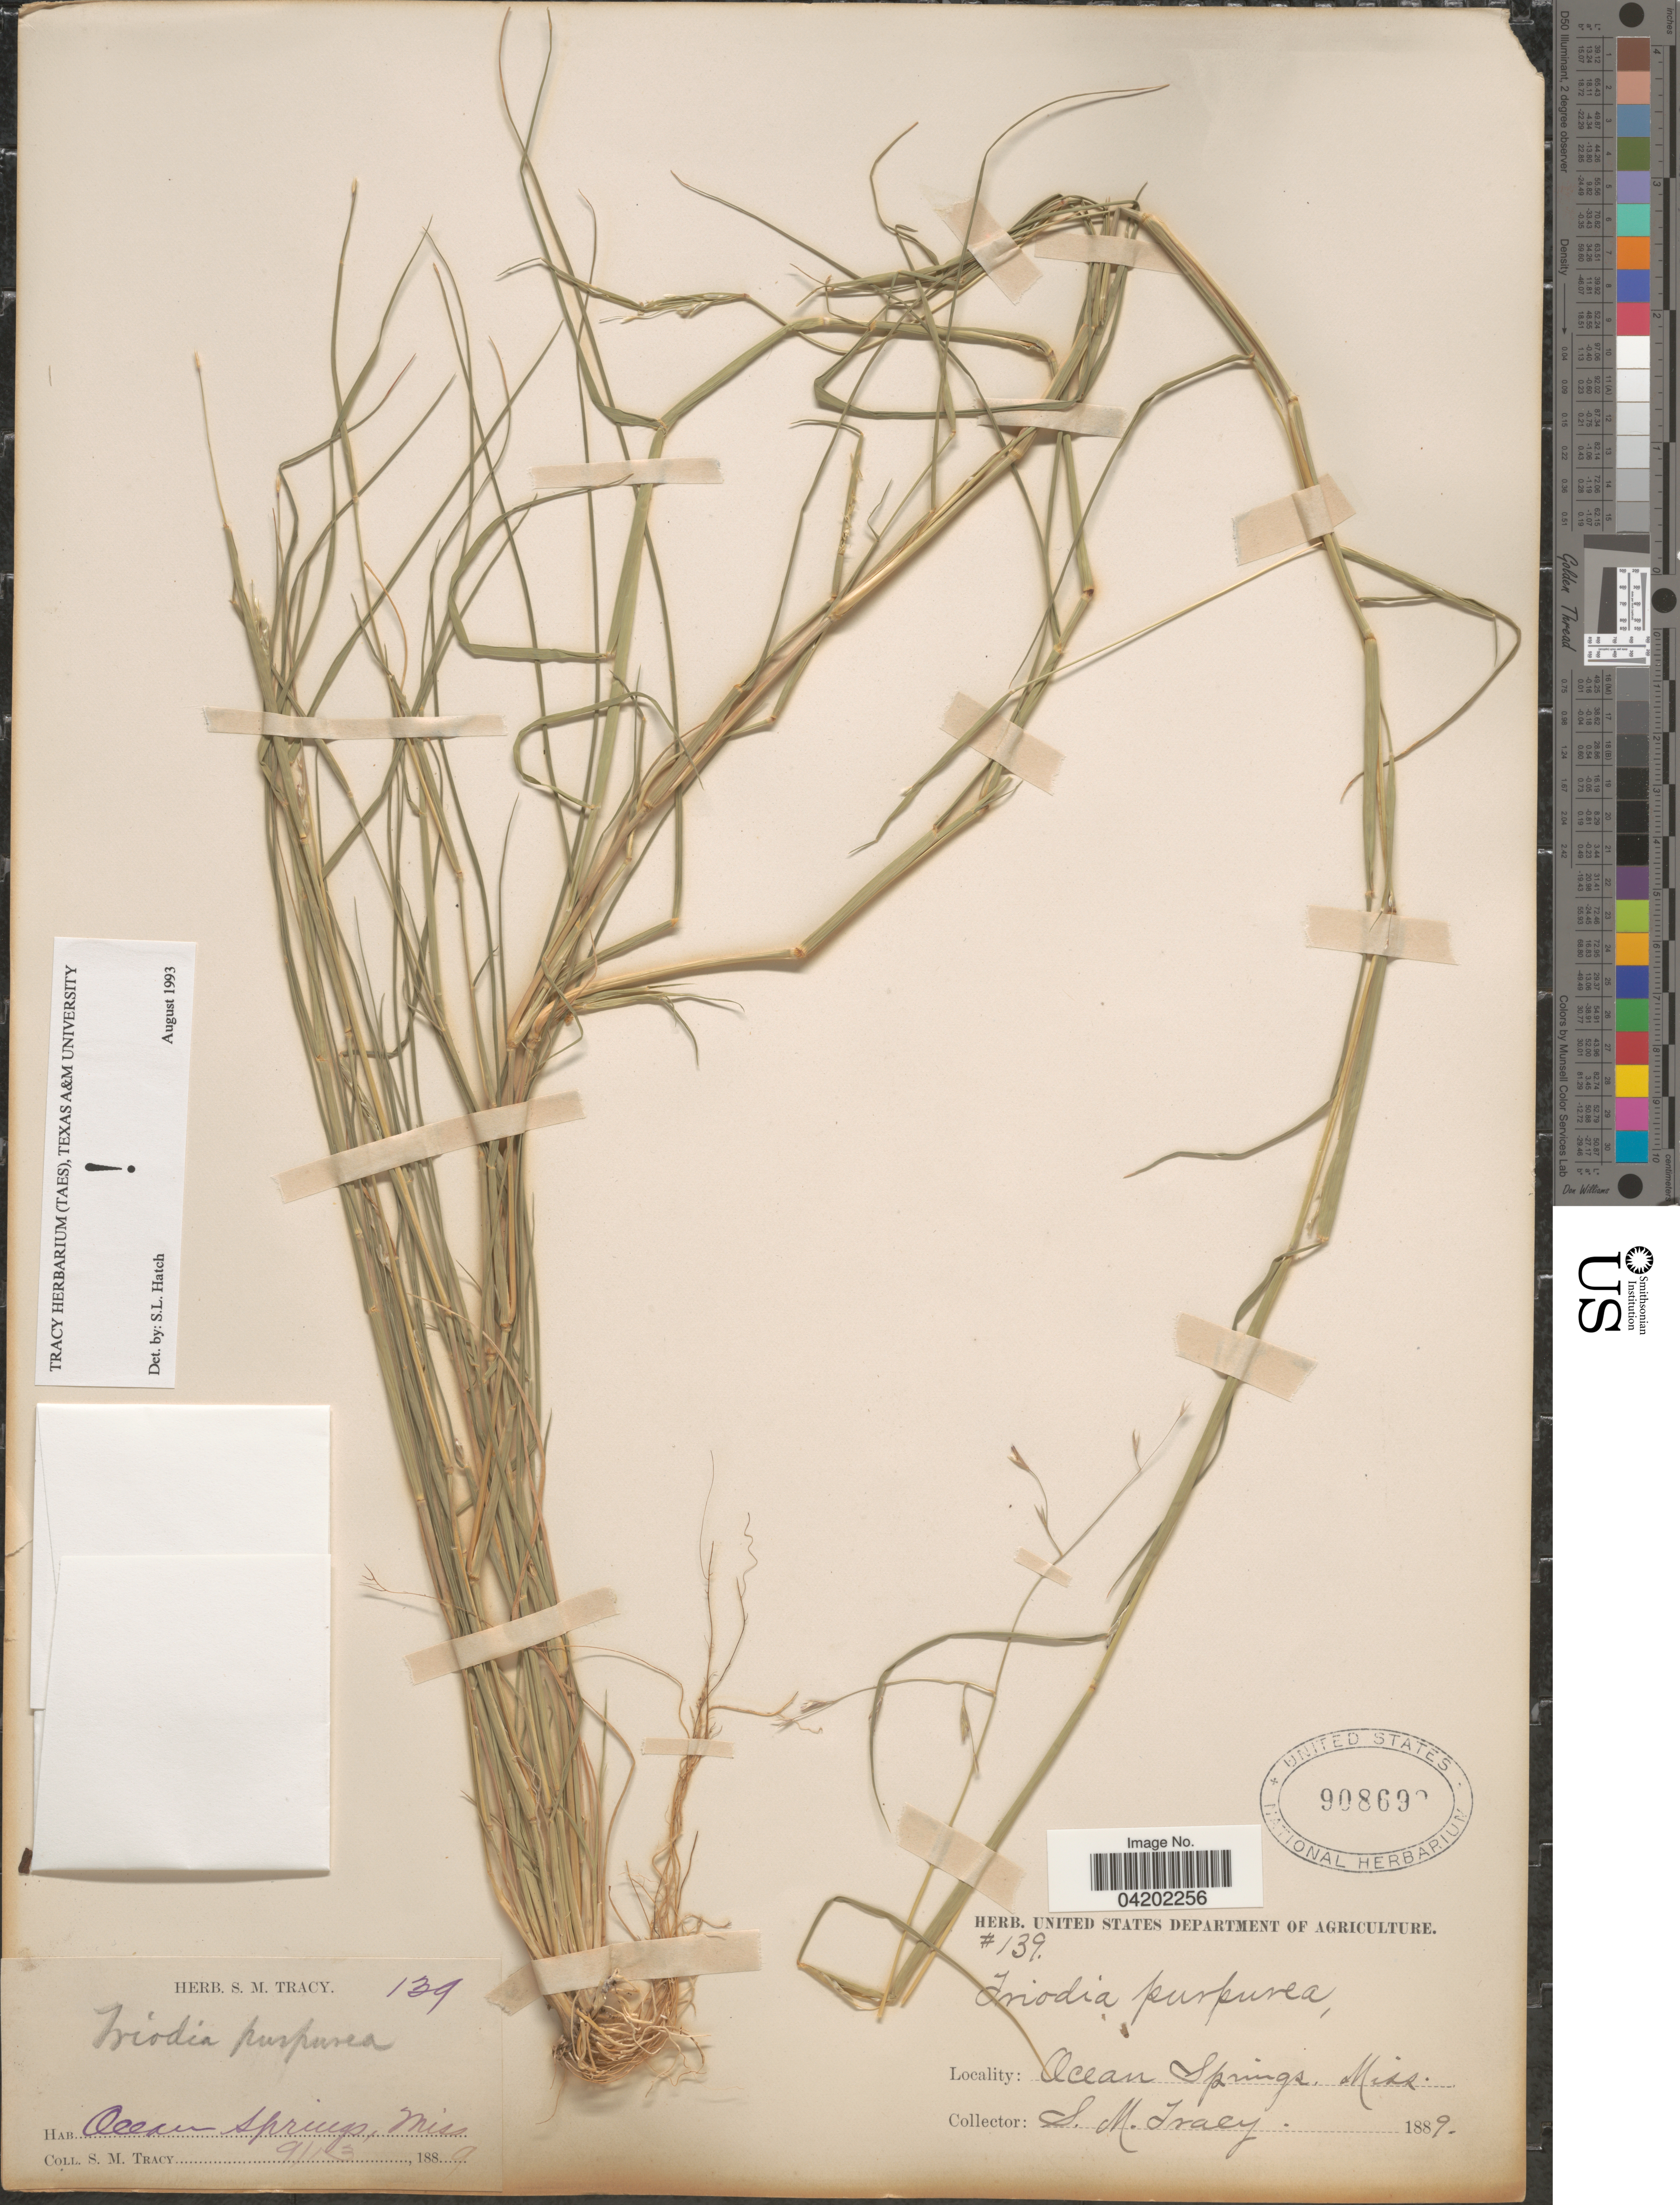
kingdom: Plantae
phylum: Tracheophyta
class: Liliopsida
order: Poales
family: Poaceae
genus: Triplasis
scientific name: Triplasis purpurea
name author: (Walter) Chapm.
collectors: S. M. Tracy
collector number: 139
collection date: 1889-09-13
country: United States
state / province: Mississippi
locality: Ocean Springs.